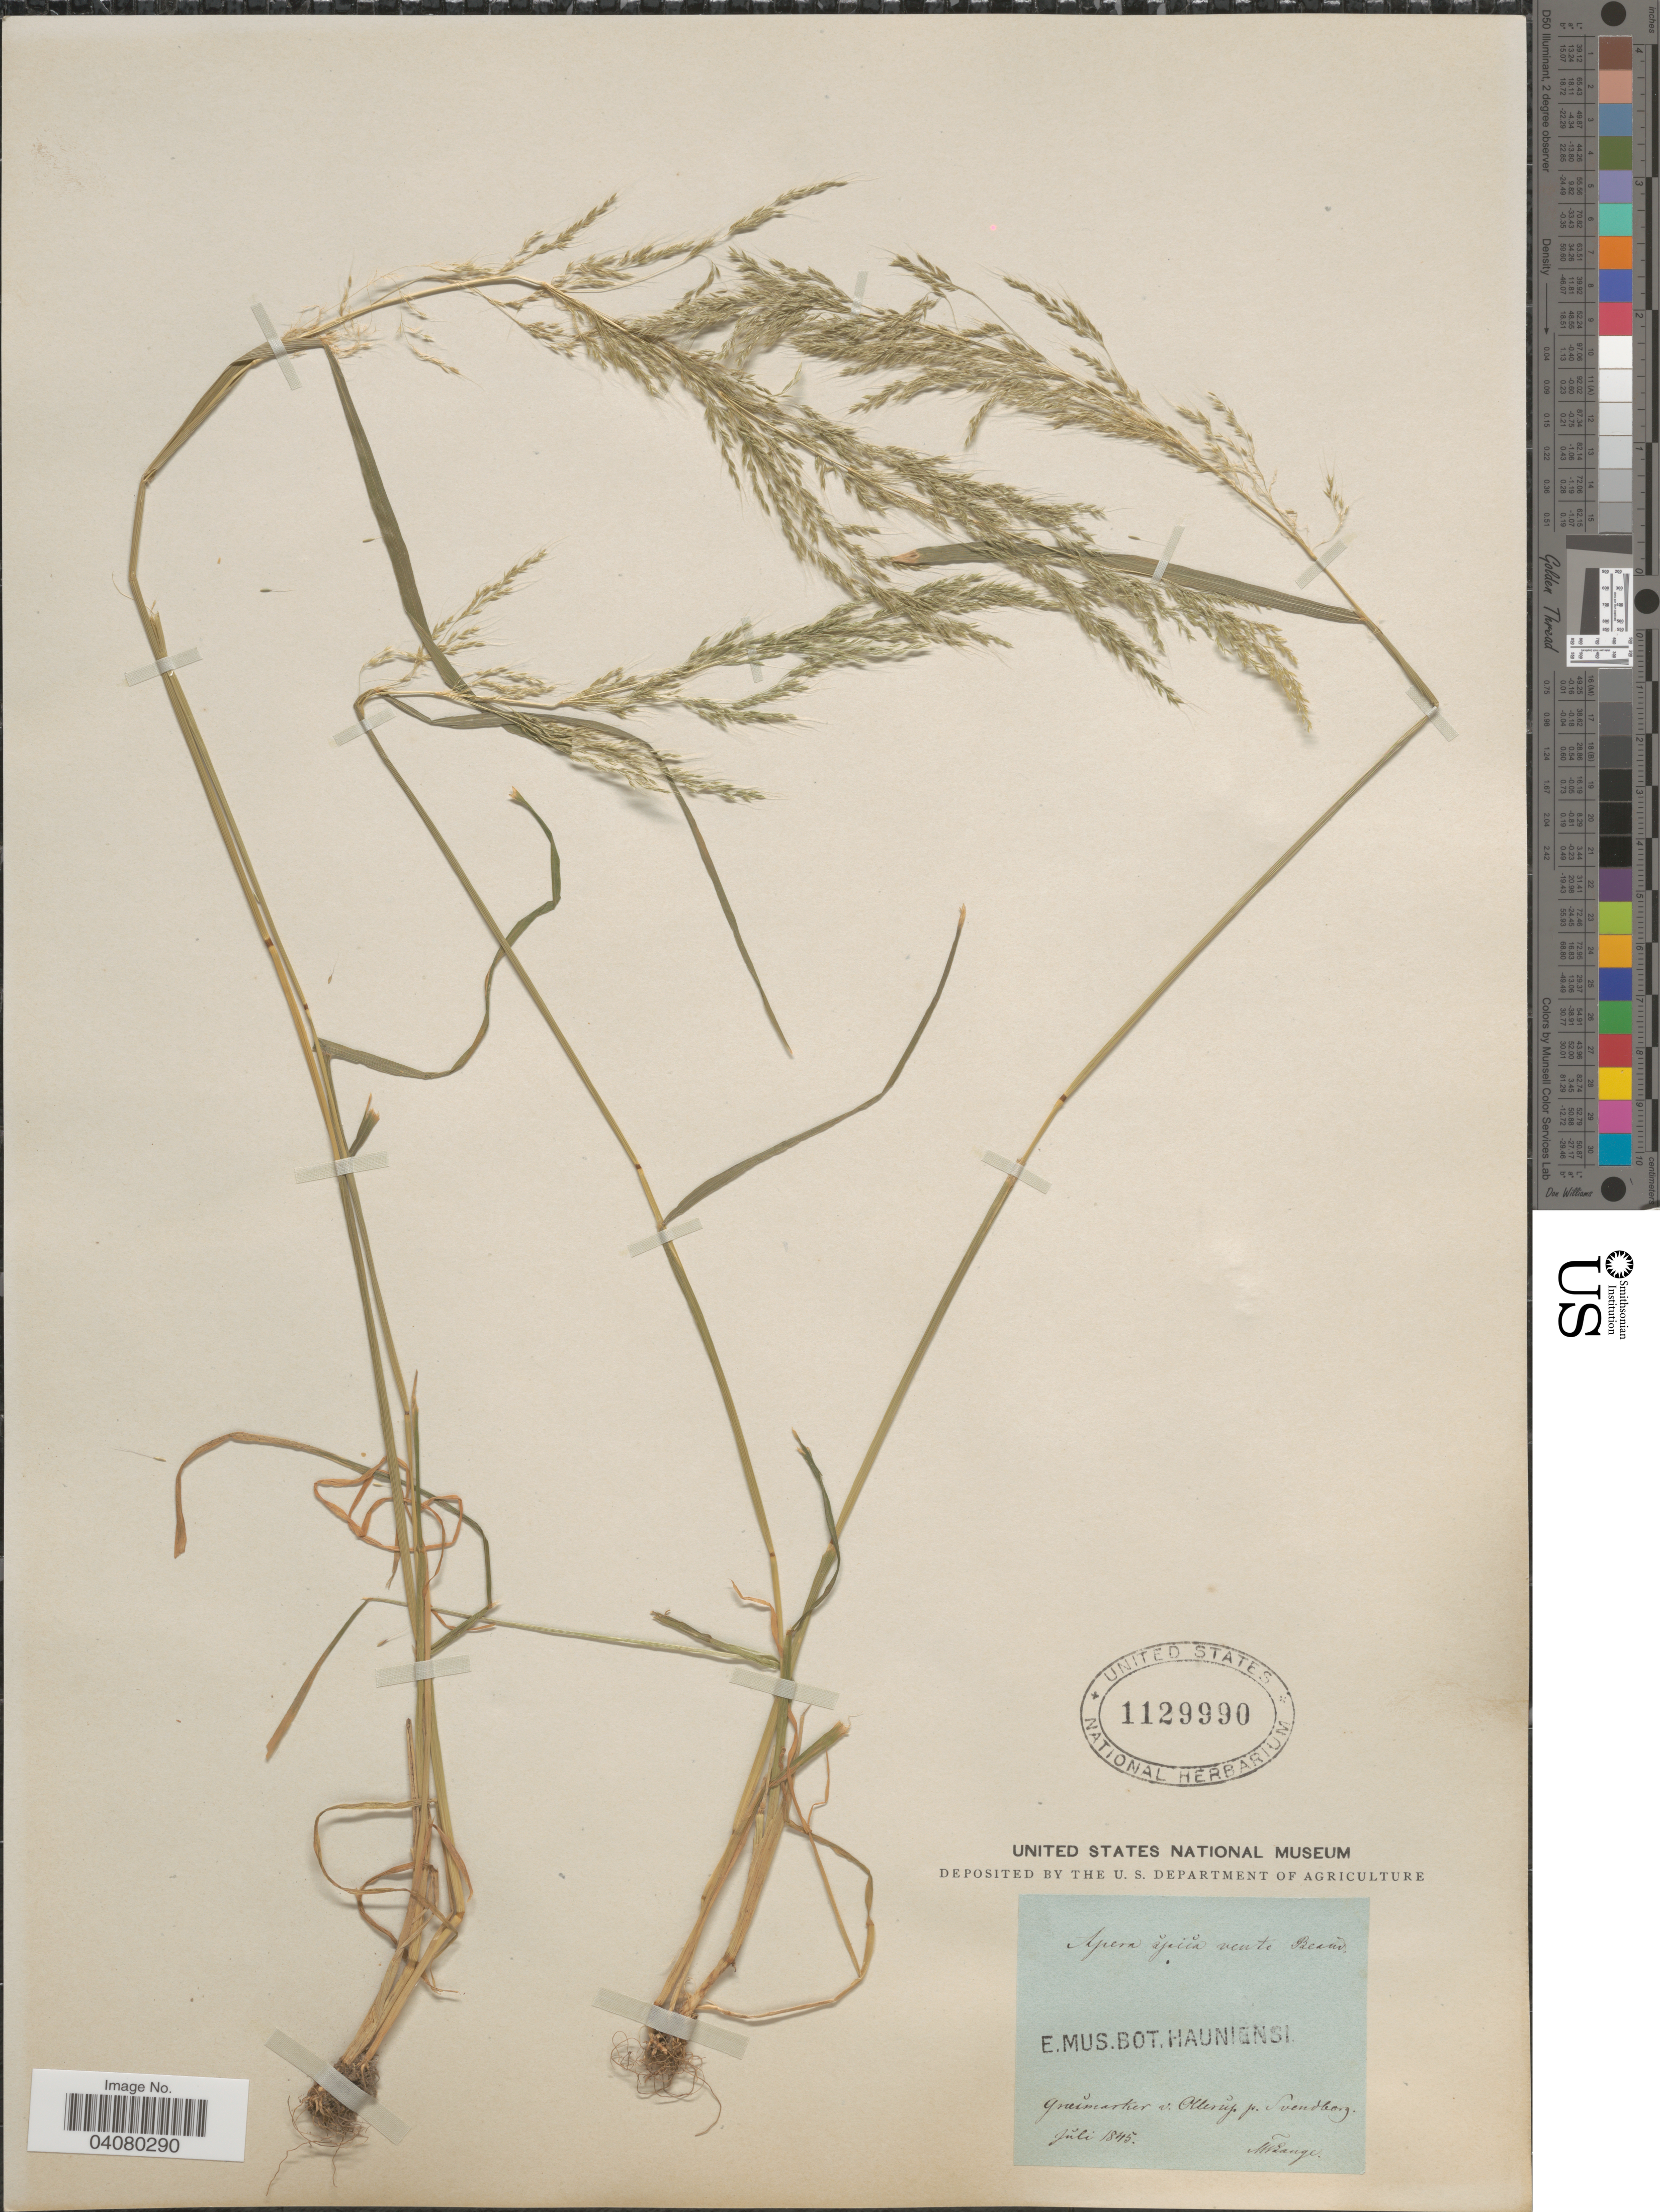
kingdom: Plantae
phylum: Tracheophyta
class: Liliopsida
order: Poales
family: Poaceae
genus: Apera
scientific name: Apera spica-venti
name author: (L.) P. Beauv.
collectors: M. Lange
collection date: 1845-07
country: Denmark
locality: Gruimarker v. Ollerup p. Svendborg.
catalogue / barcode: US 1129990